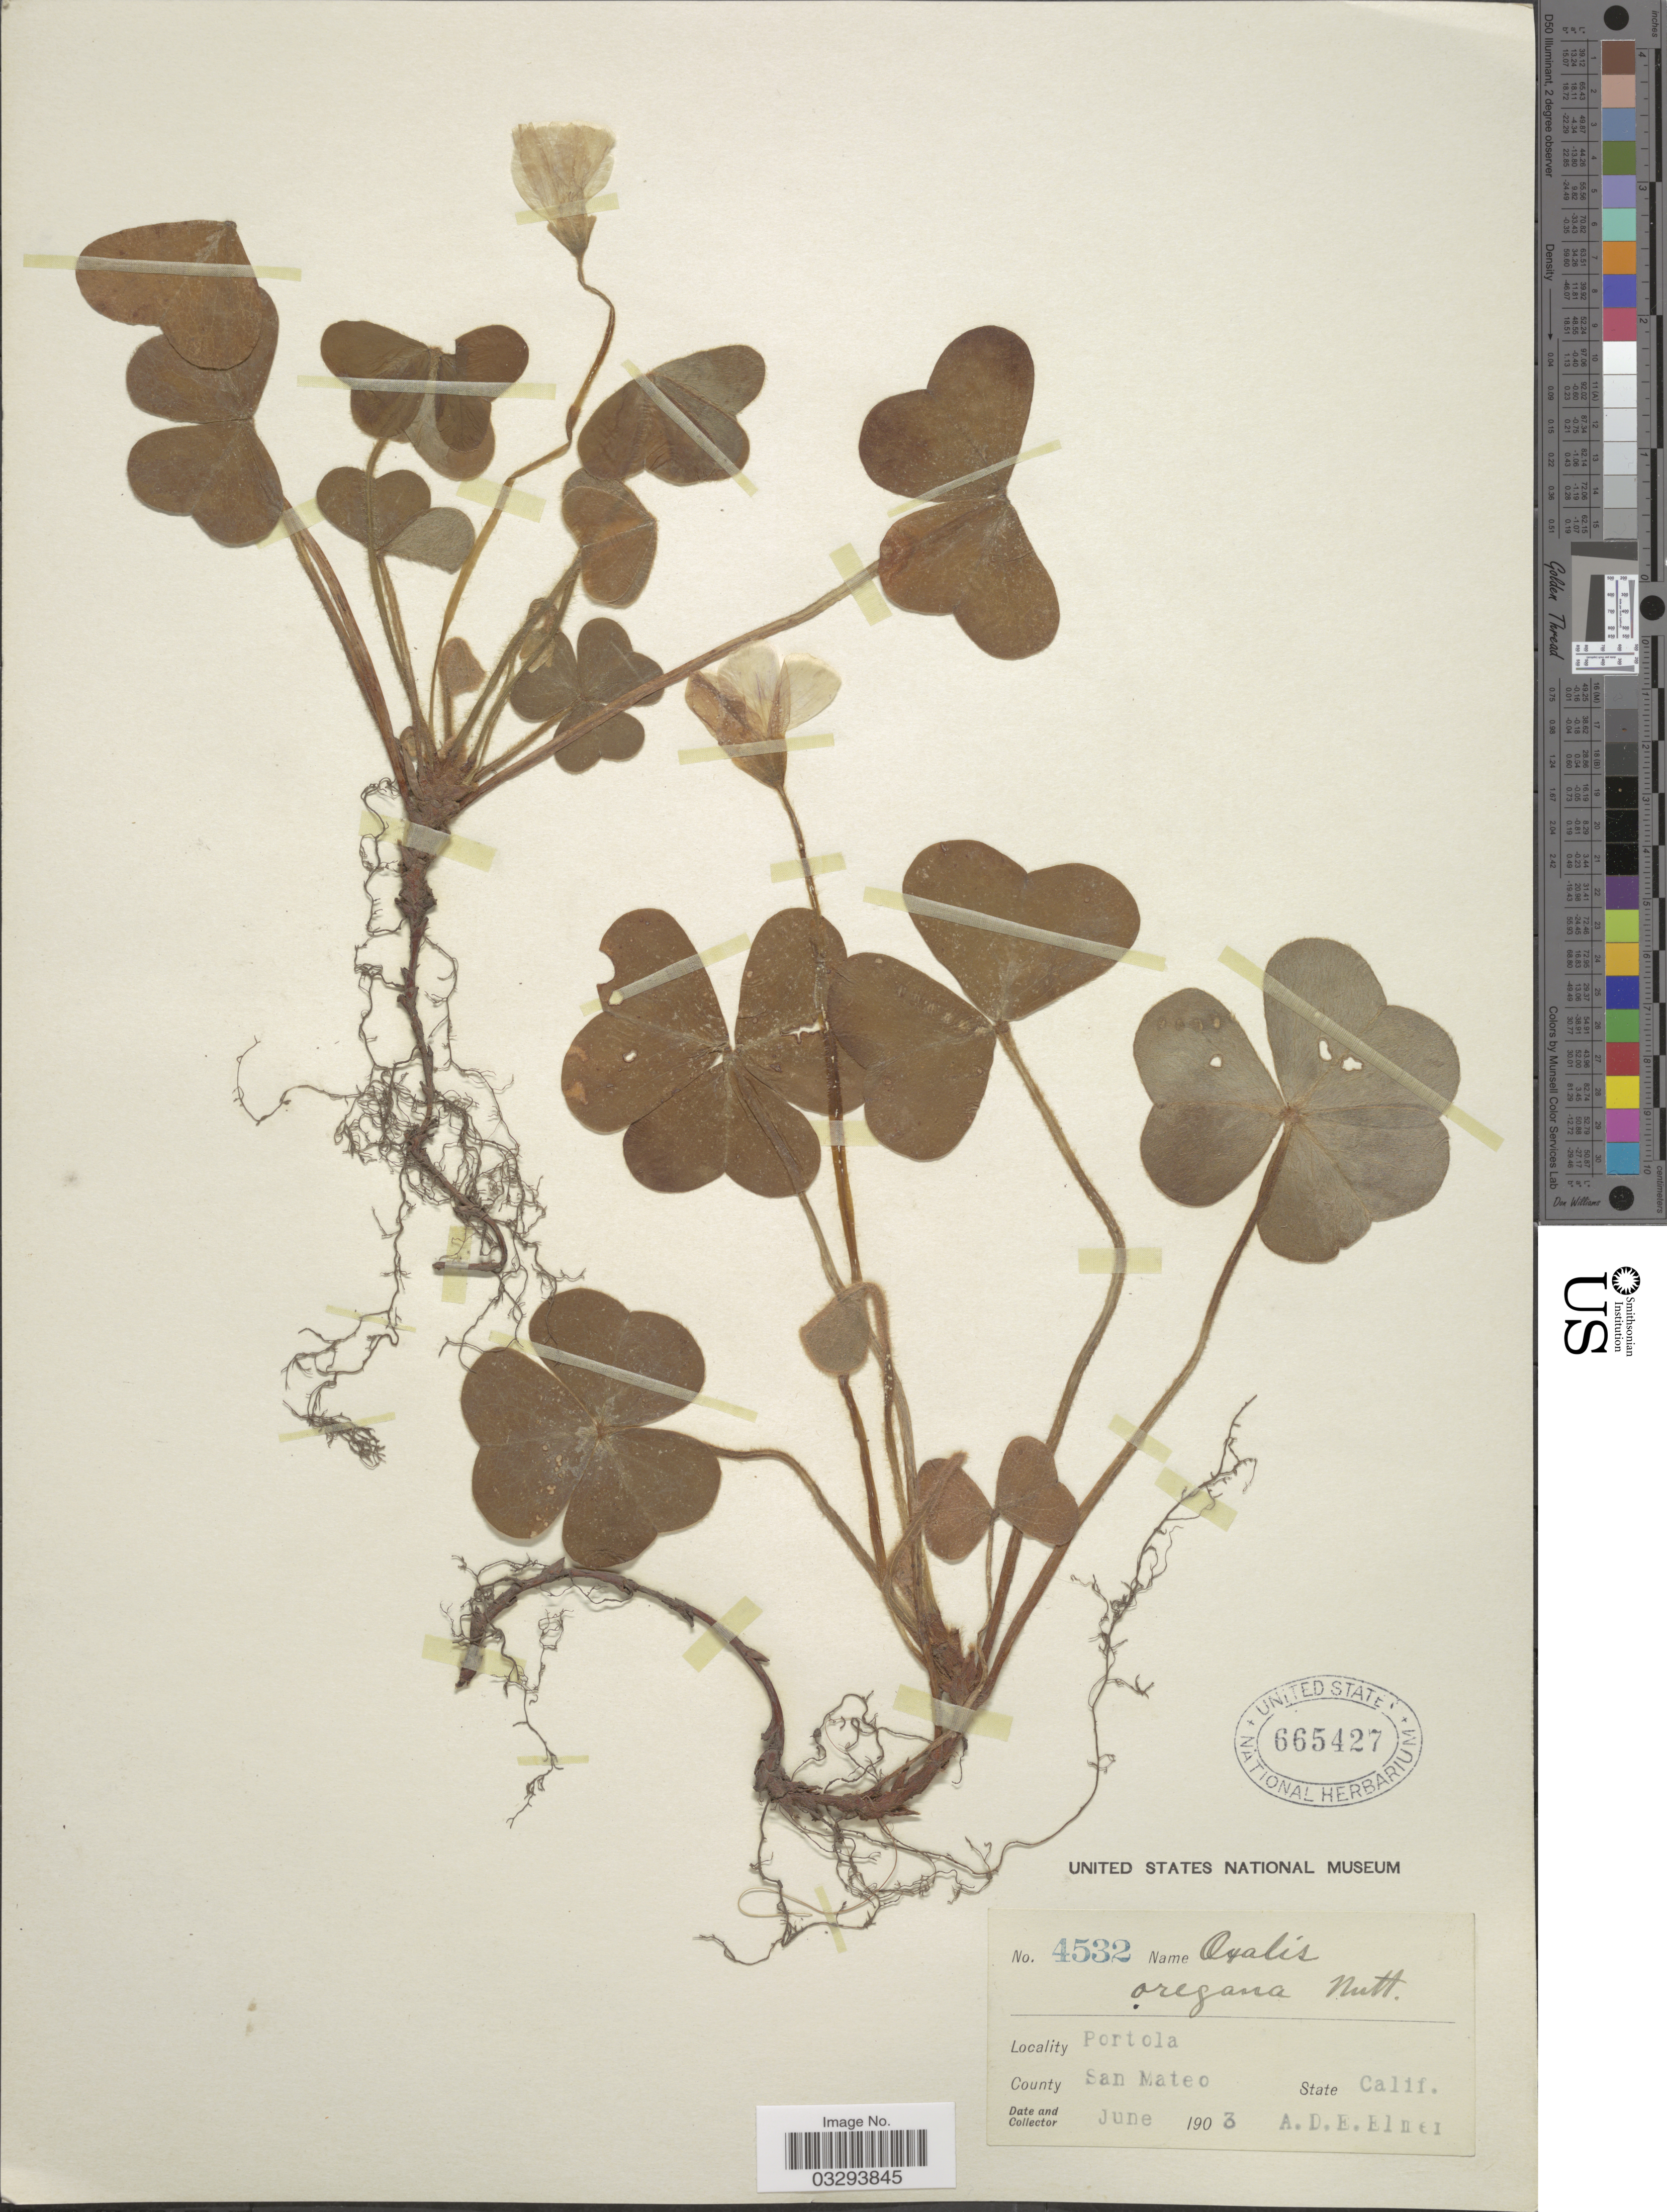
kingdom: Plantae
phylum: Tracheophyta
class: Magnoliopsida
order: Oxalidales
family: Oxalidaceae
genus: Oxalis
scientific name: Oxalis oregana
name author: Nutt.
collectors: A. D. E. Elmer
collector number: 4532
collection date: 1903-06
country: United States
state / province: California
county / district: San Mateo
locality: Portola. County San Mateo.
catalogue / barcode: US 665427